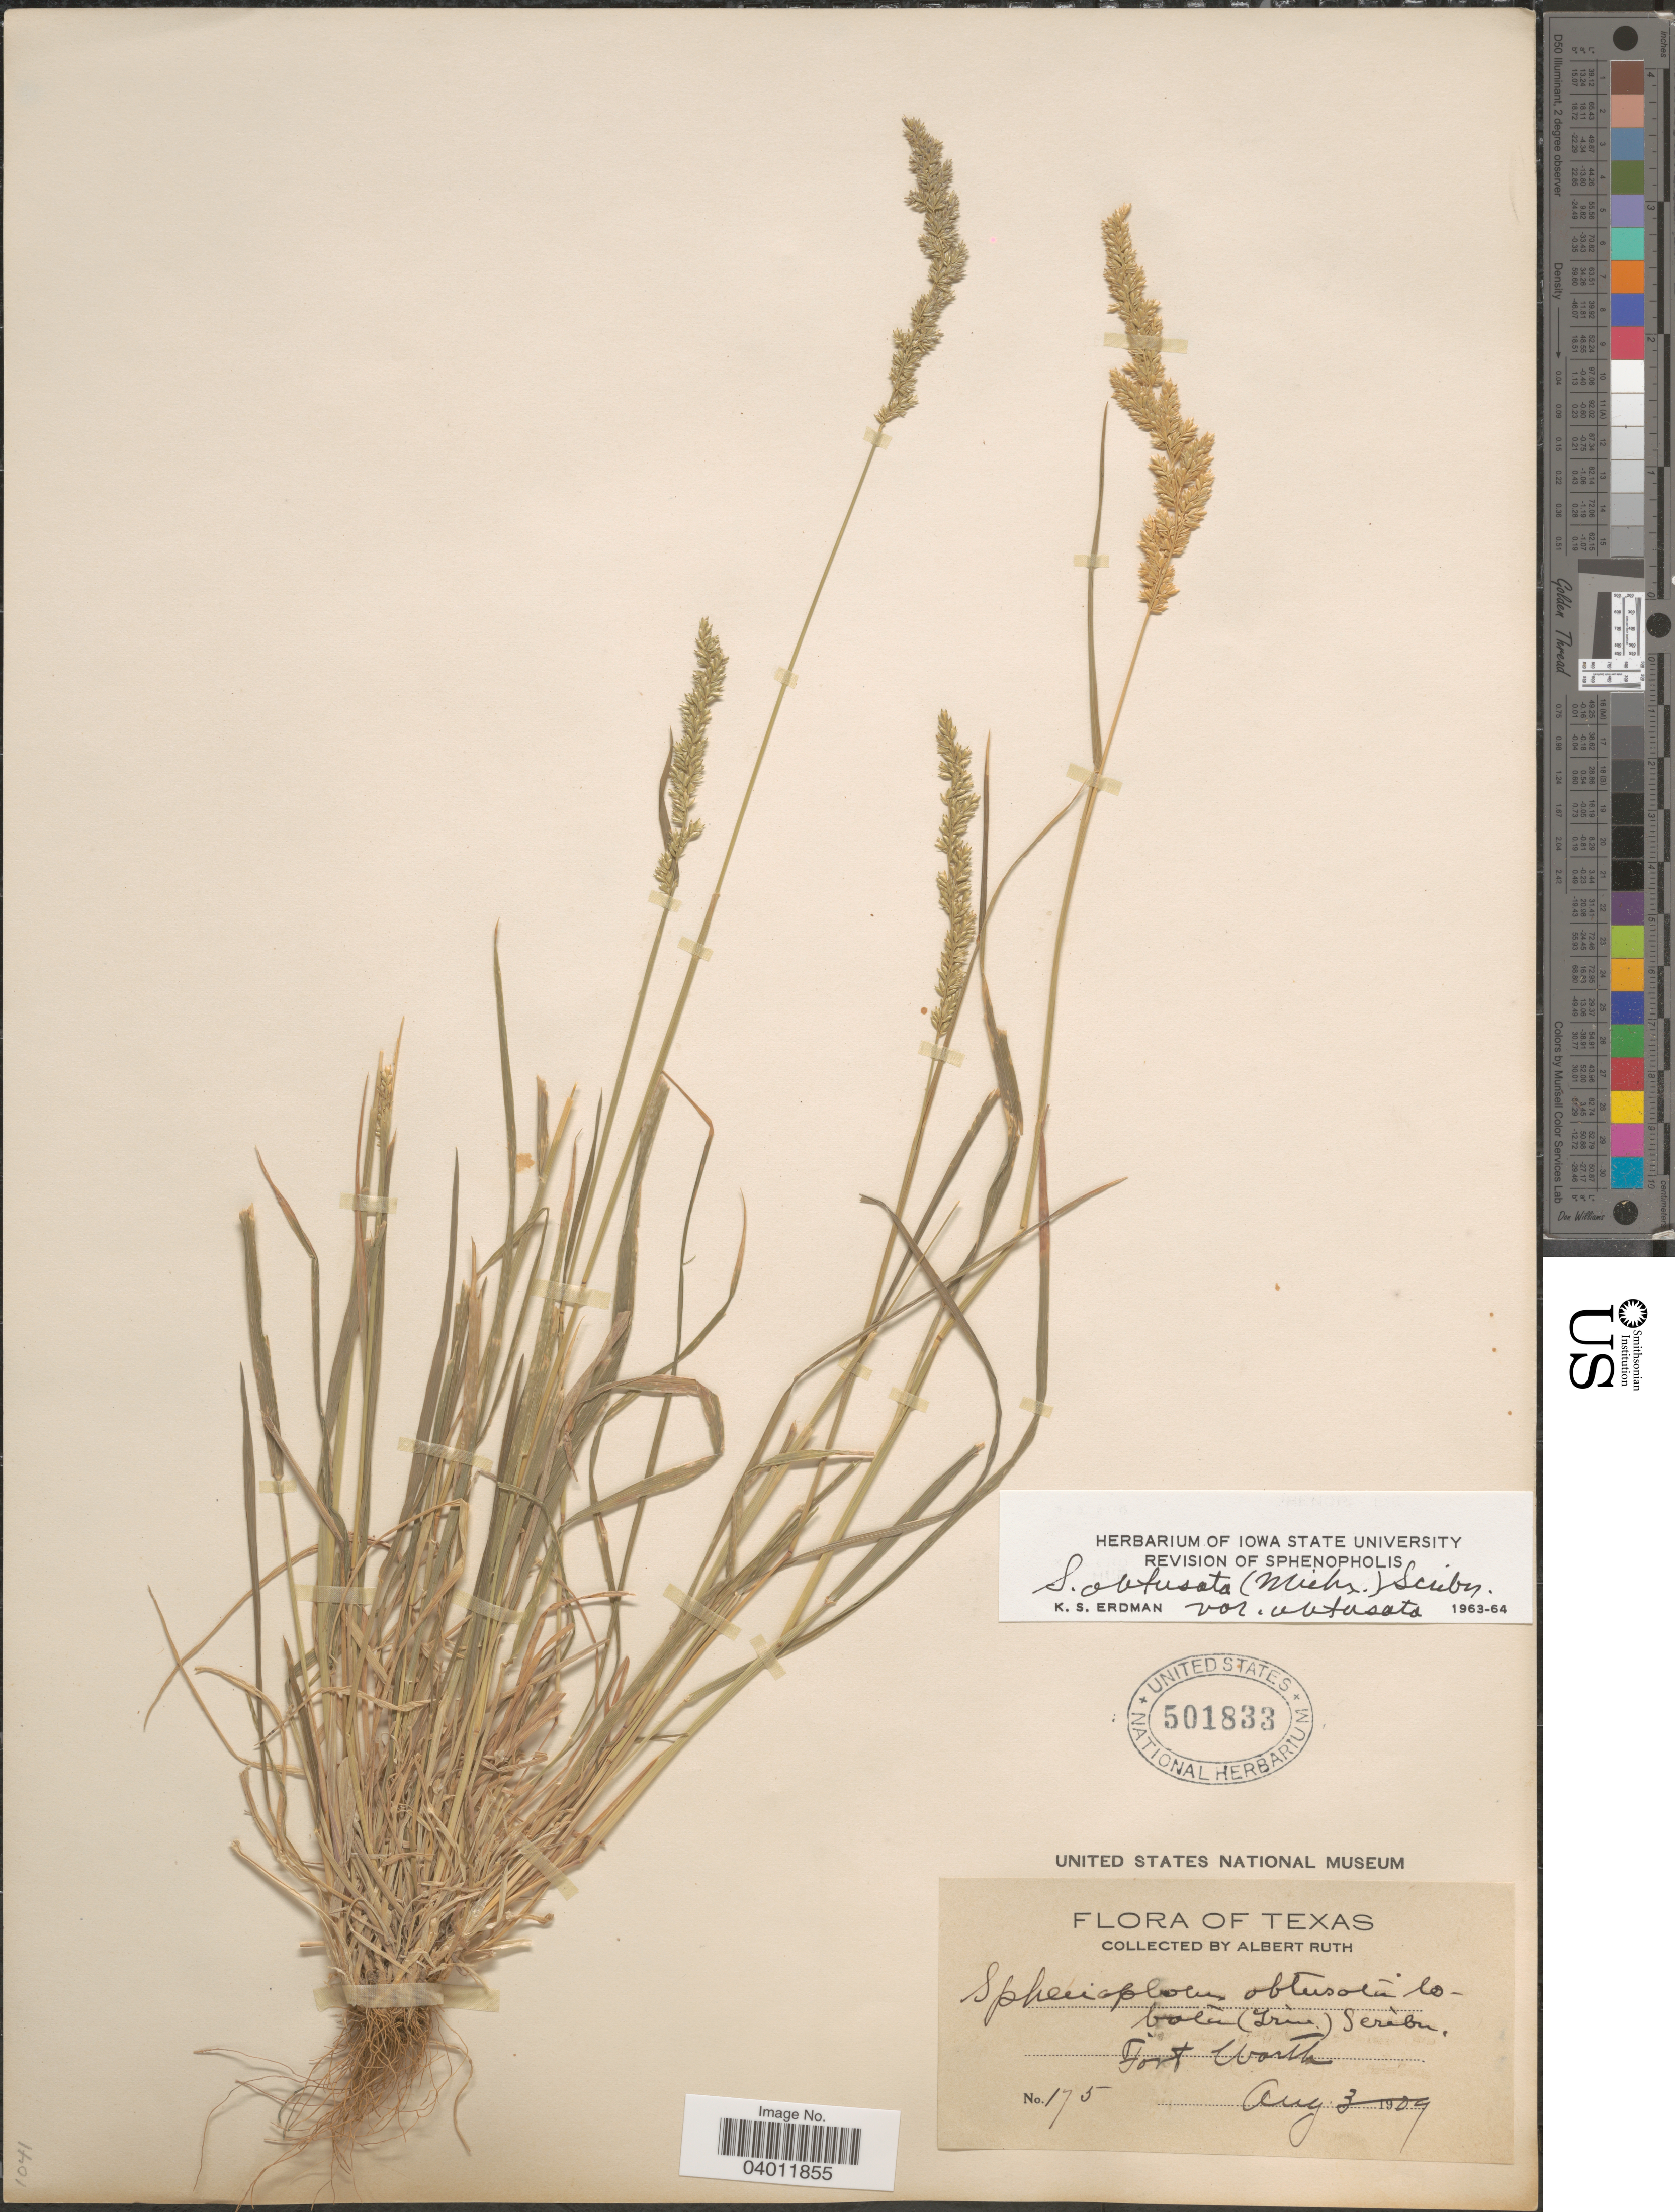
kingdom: Plantae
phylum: Tracheophyta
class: Liliopsida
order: Poales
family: Poaceae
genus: Sphenopholis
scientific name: Sphenopholis obtusata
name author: (Michx.) Scribn.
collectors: A. Ruth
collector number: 175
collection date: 1909-08-03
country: United States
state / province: Texas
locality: Fort Worth.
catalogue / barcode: US 501833